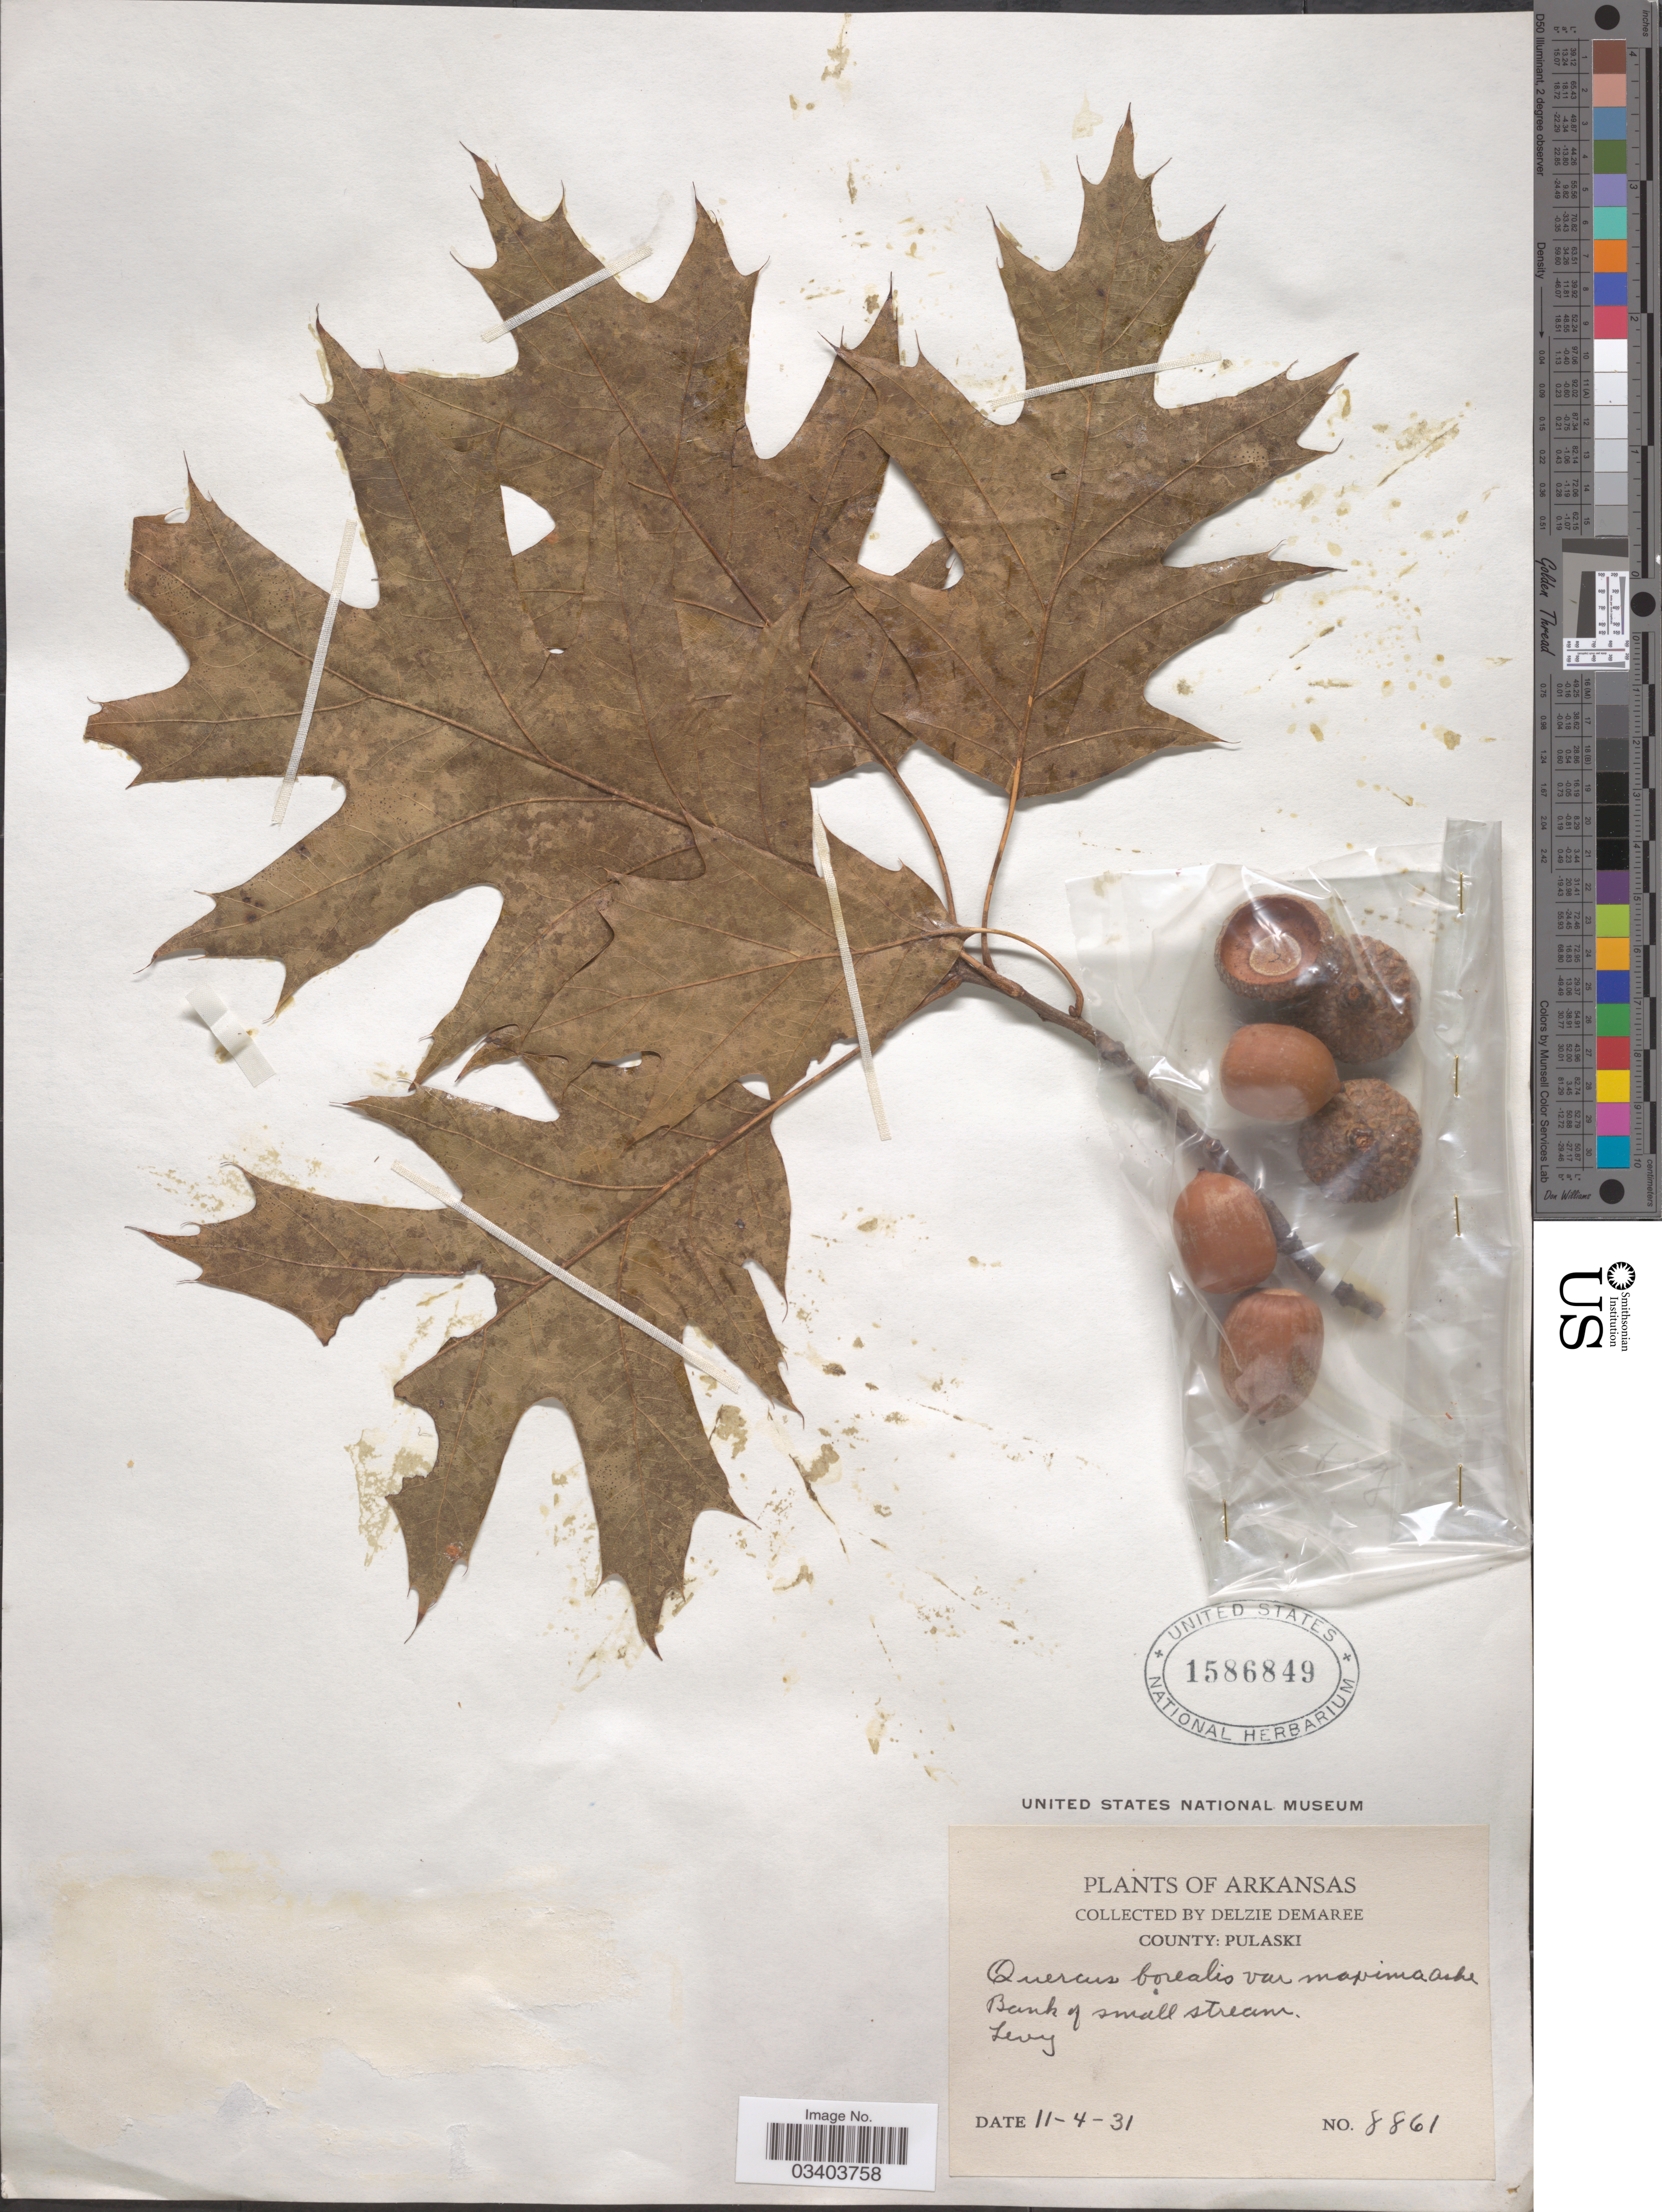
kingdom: Plantae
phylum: Tracheophyta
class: Magnoliopsida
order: Fagales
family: Fagaceae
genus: Quercus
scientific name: Quercus borealis var. maxima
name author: (Marshall) Sarg.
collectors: D. Demaree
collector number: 8861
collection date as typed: Transcribed d/m/y: 4/11/31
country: United States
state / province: Arkansas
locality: County: Pulaski. Bank of small stream. Levy.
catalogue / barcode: US 1586849